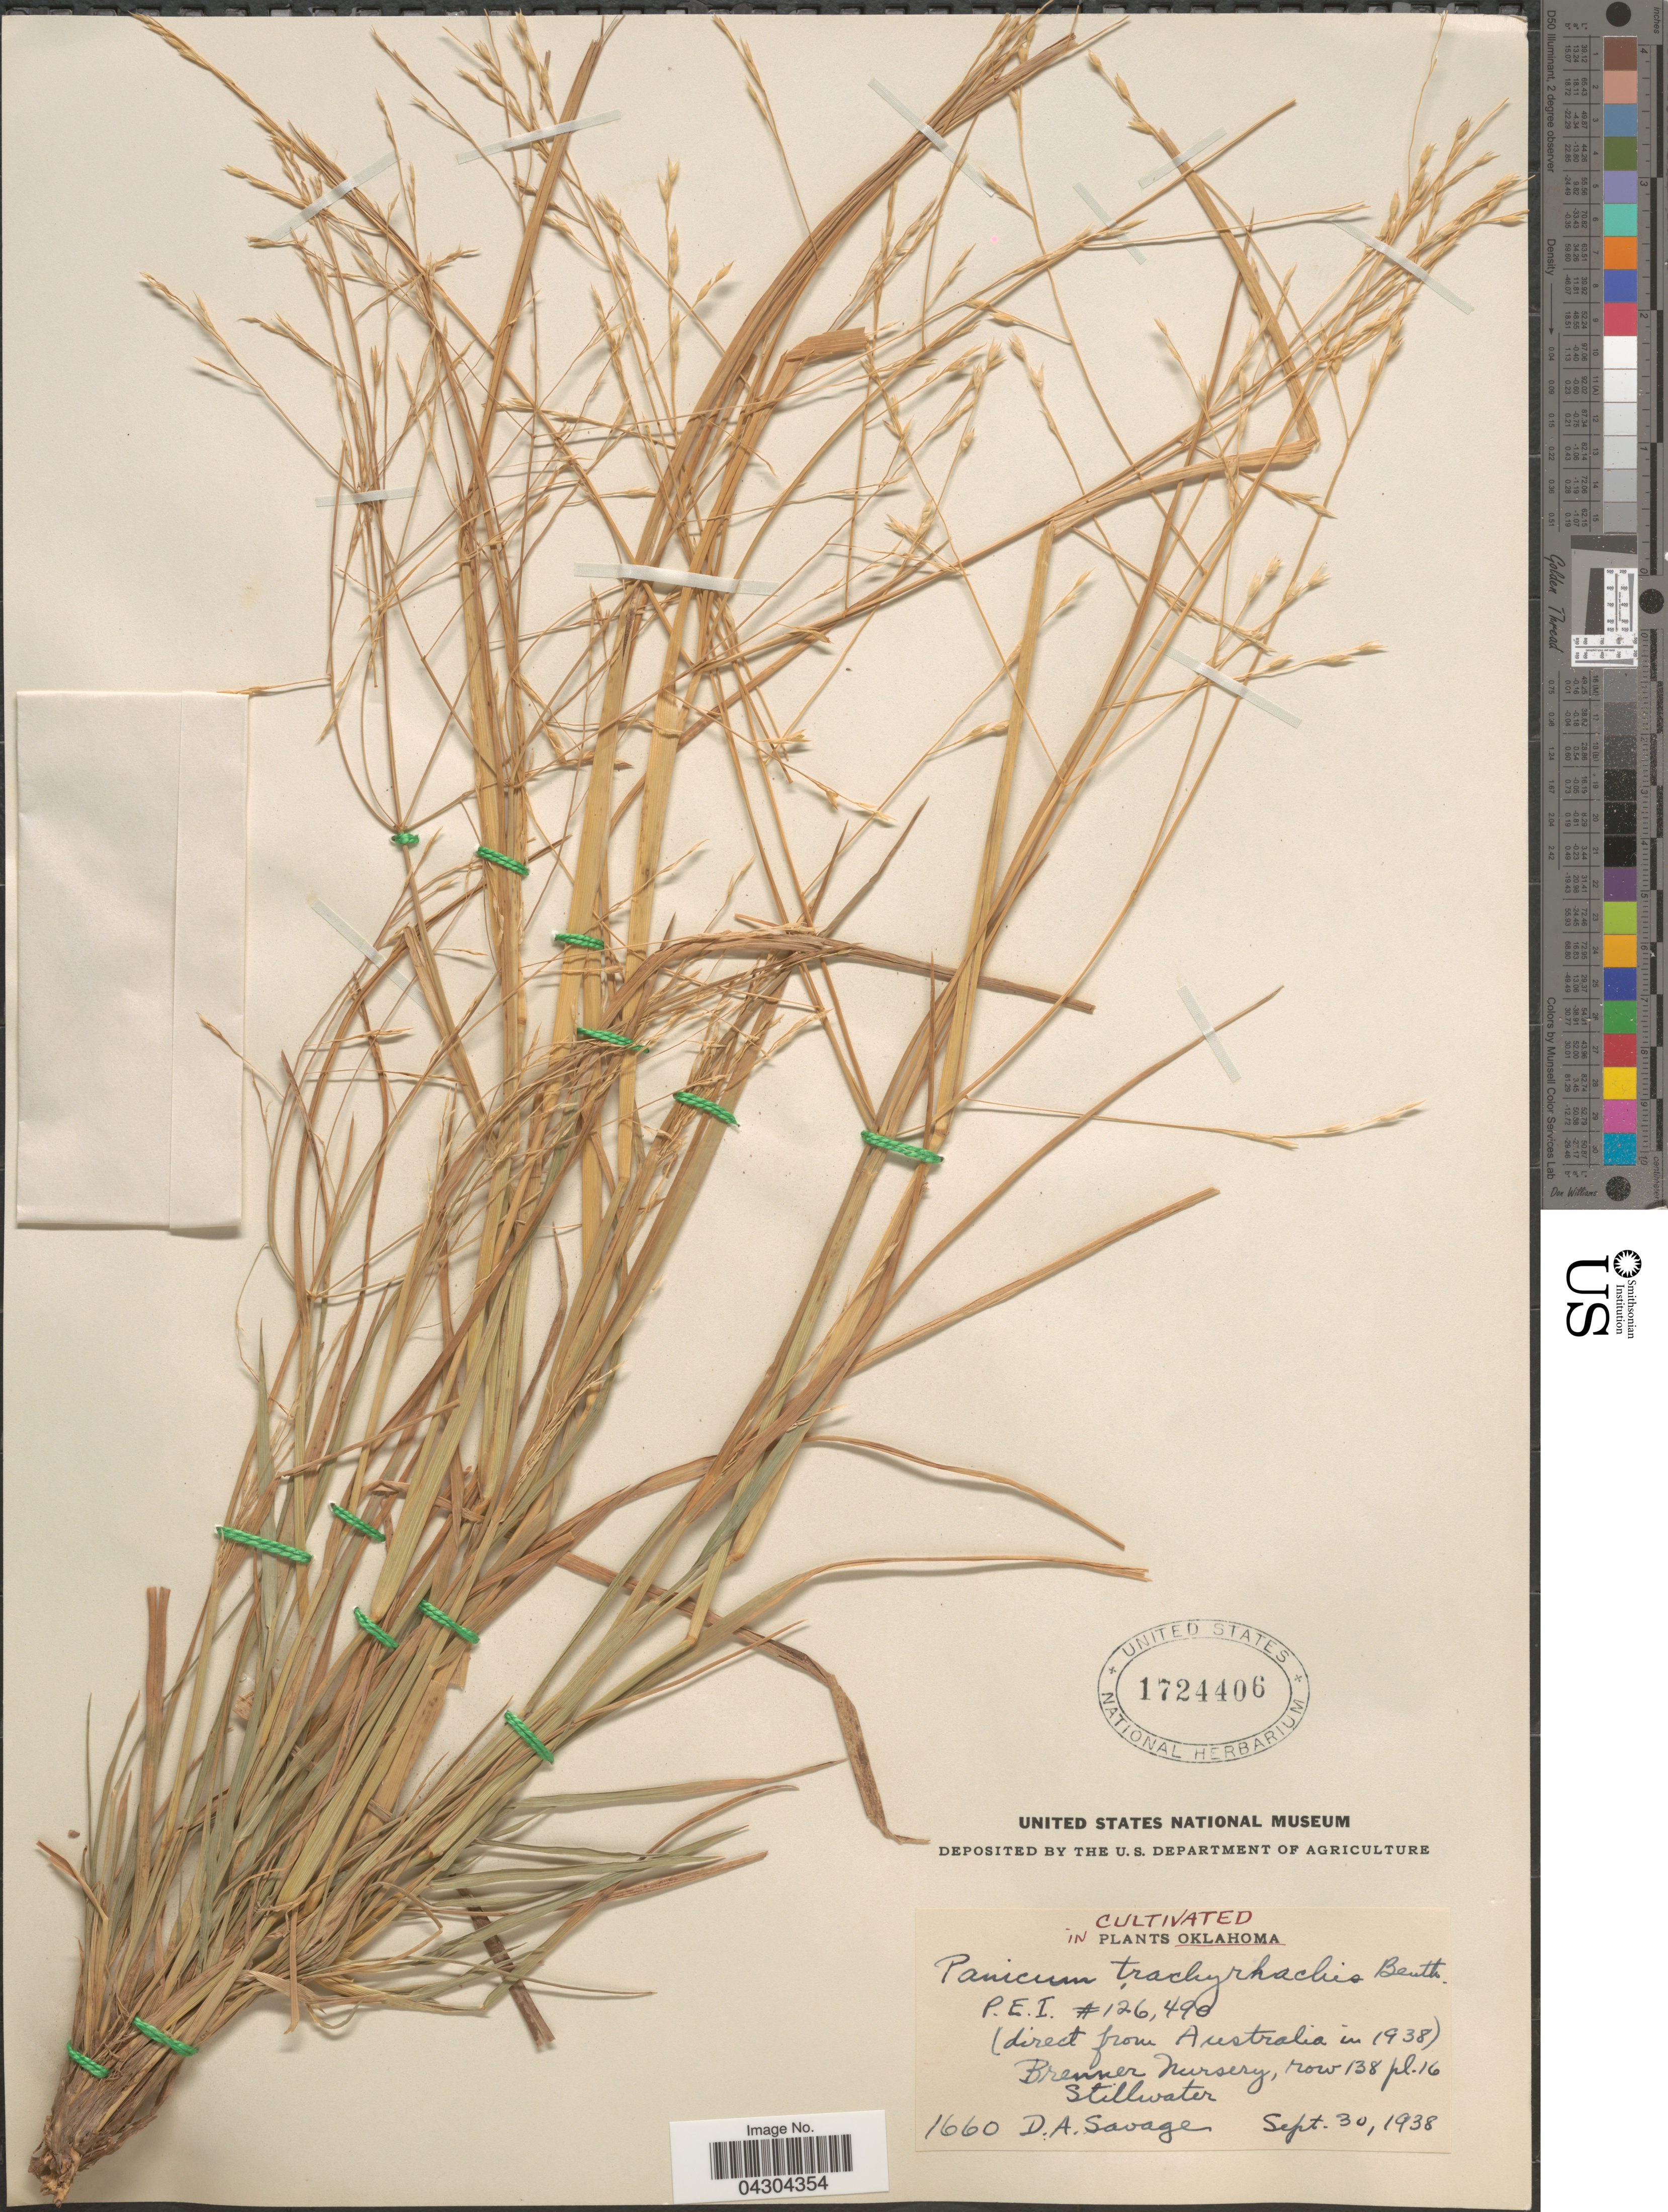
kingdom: Plantae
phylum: Tracheophyta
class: Liliopsida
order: Poales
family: Poaceae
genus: Panicum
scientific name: Panicum trachyrhachis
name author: Benth.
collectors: D. Savage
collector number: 1660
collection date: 1938-09-30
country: United States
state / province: Oklahoma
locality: Brenner Nursery, row 138 pl. 16 Stillwater.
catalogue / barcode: US 1724406